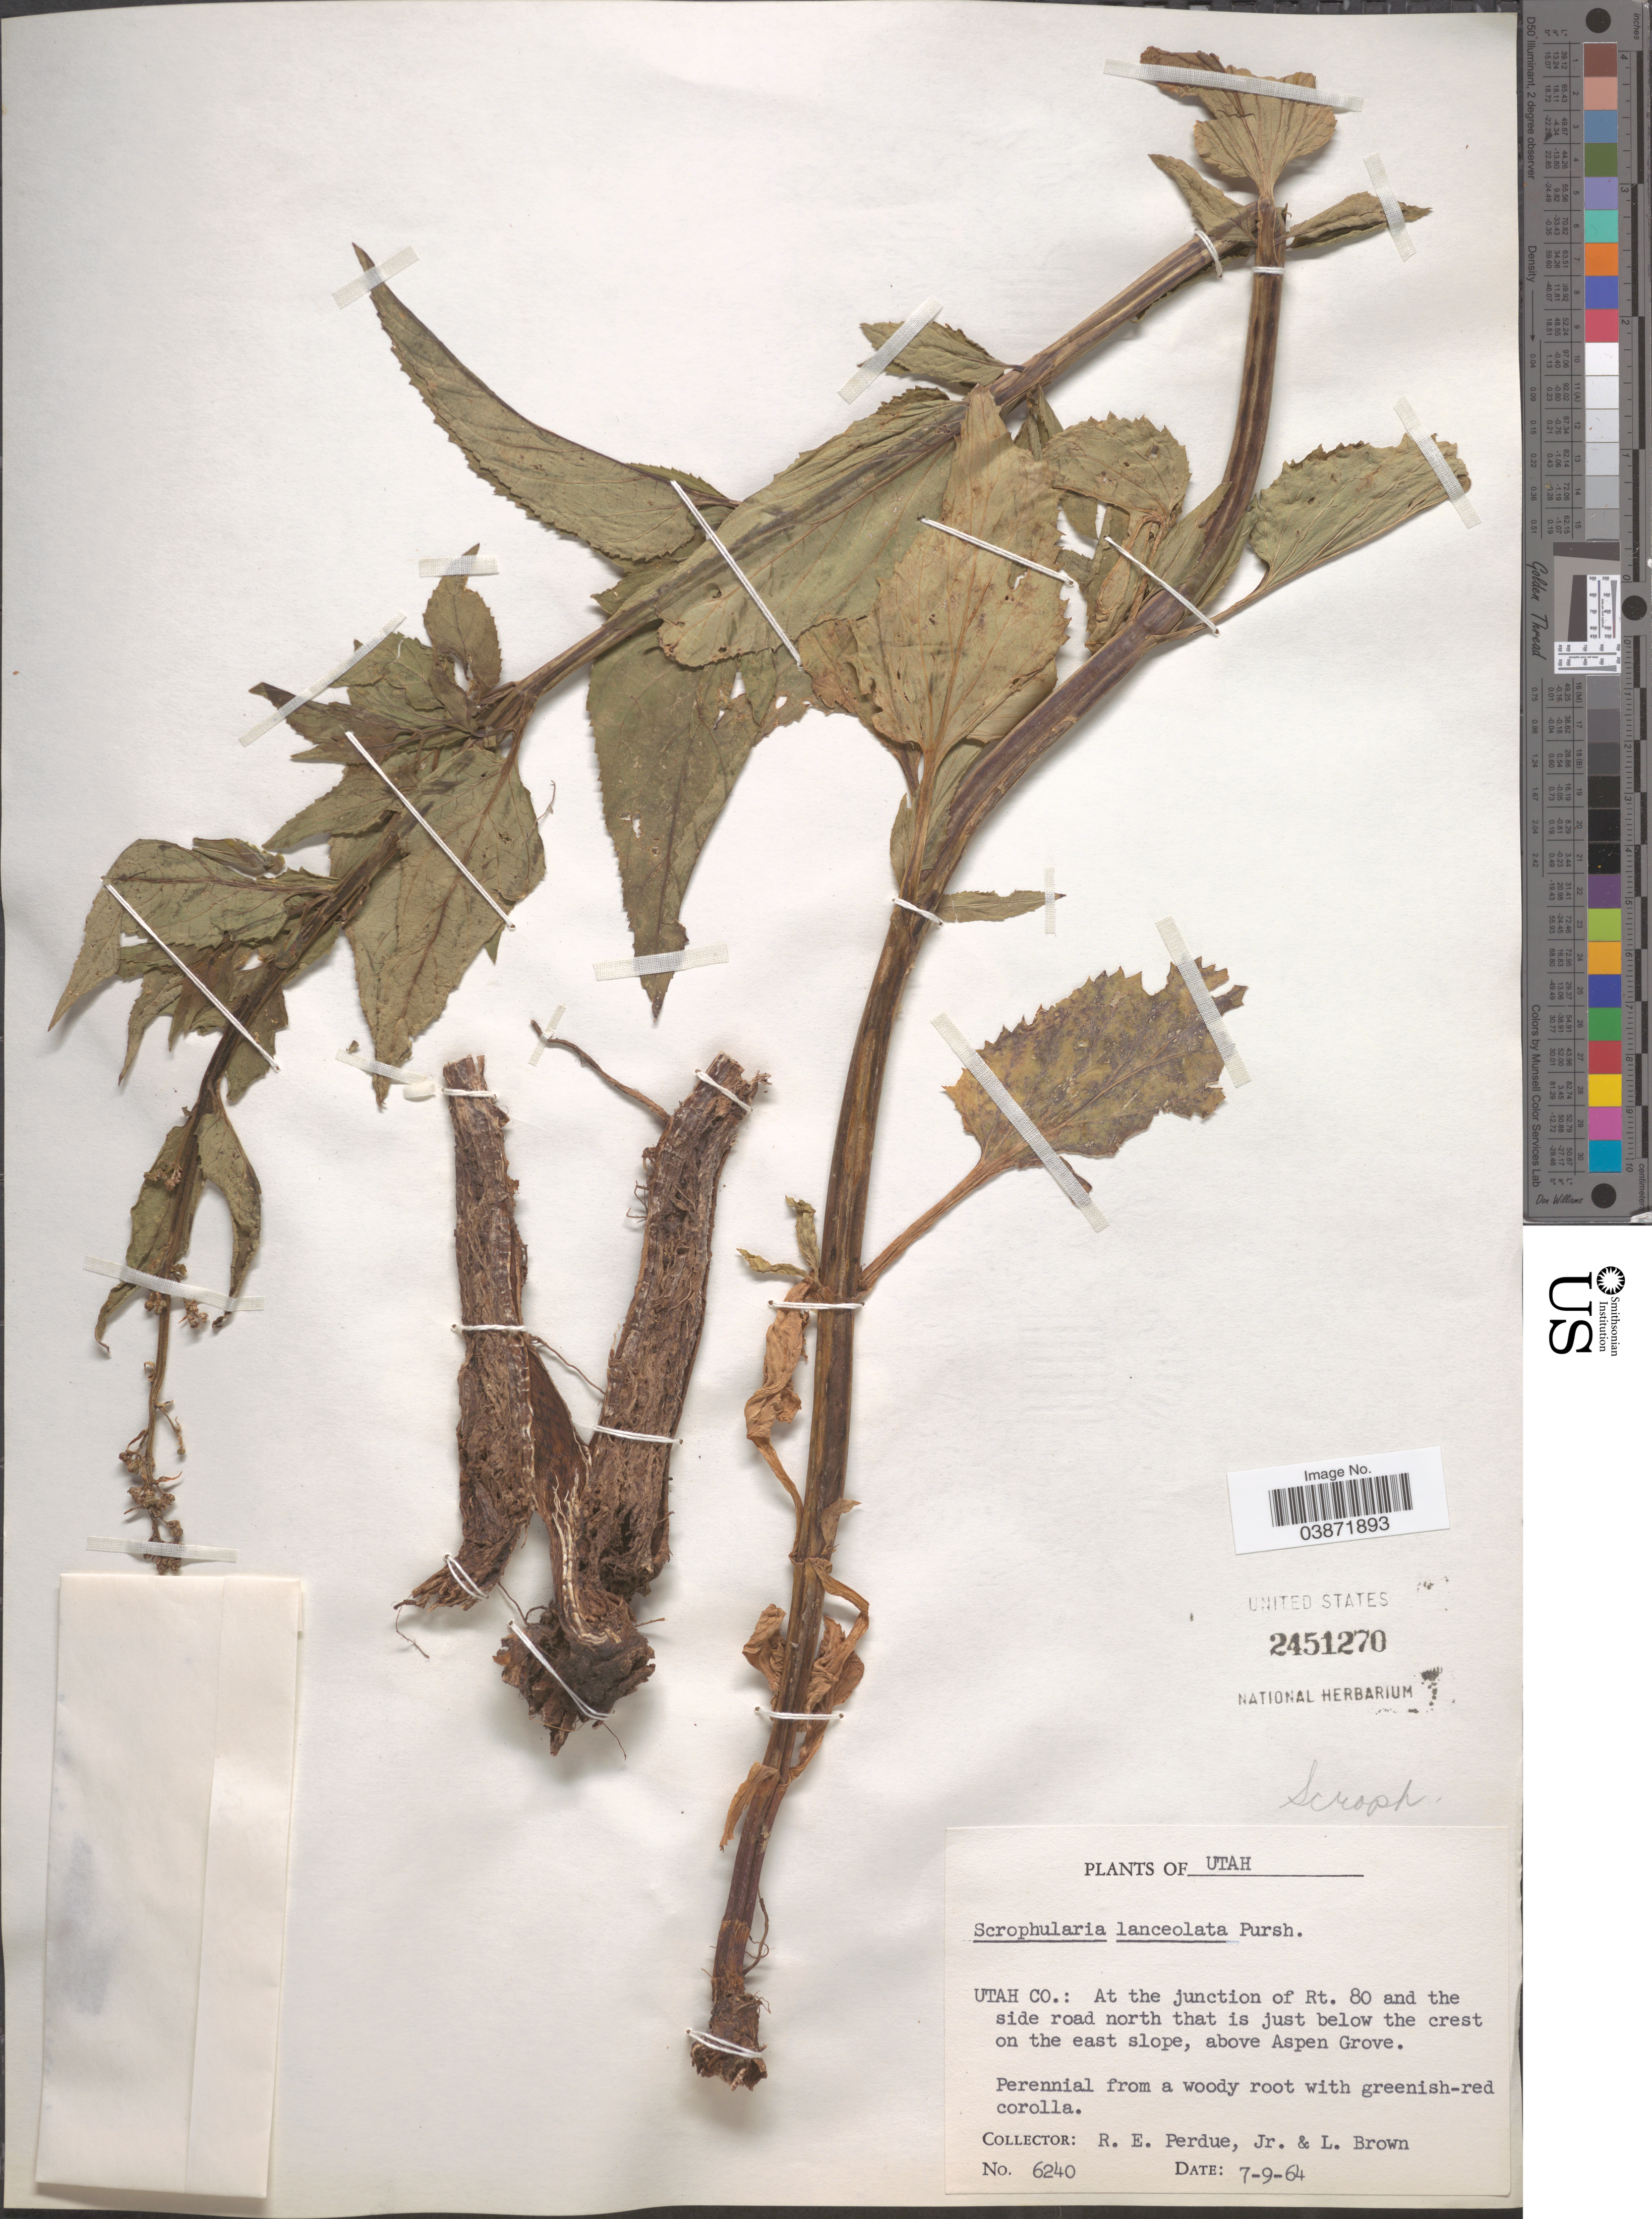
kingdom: Plantae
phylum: Tracheophyta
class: Magnoliopsida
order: Lamiales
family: Scrophulariaceae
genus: Scrophularia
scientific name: Scrophularia lanceolata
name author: Pursh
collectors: R. E. Perdue & L. Brown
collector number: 6240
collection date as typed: Transcribed d/m/y: 9/7/64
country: United States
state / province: Utah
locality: Utah Co.: At the junction of Rt. 80 and the side road north that is just below the crest on the east slope, above Aspen Grove.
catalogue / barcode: US 2451270